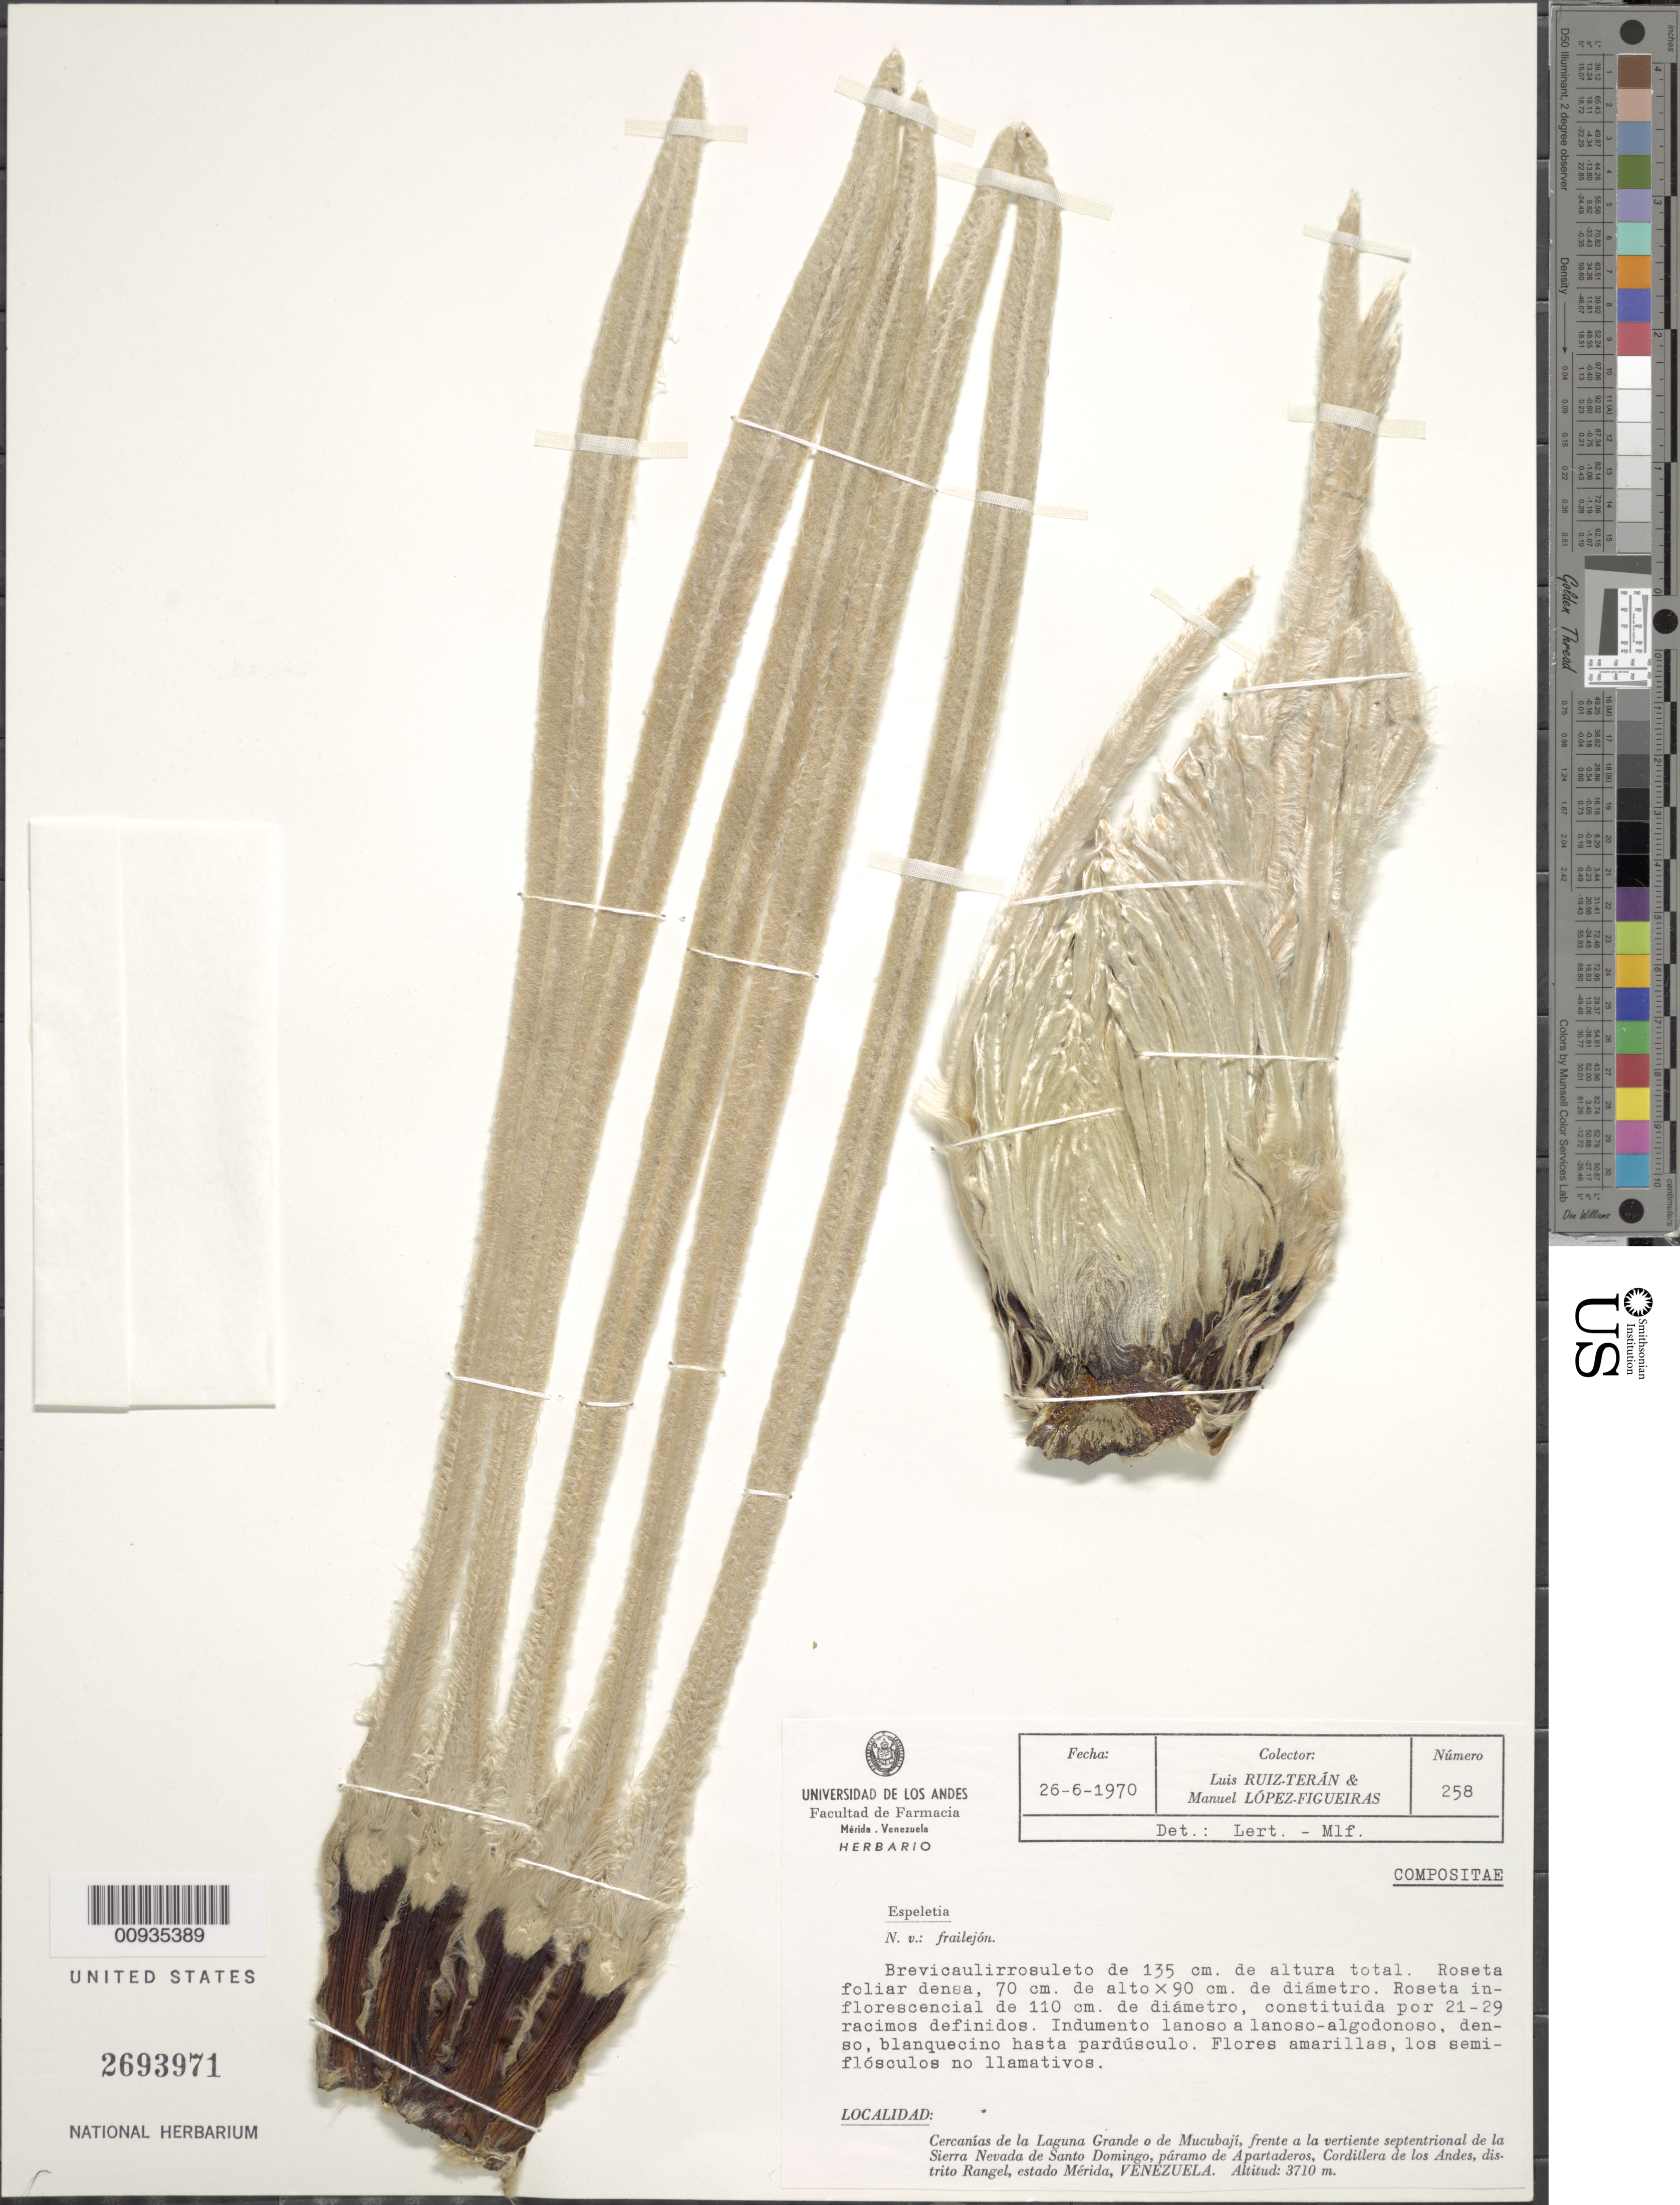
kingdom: Plantae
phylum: Tracheophyta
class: Magnoliopsida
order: Asterales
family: Asteraceae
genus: Coespeletia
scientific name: Coespeletia spicata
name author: (Sch. Bip. ex Wedd.) Cuatrec.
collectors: L. Teran & M. López Figueiras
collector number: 258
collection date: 1970-06-26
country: Venezuela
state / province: Mérida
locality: Cercanias de la Laguna Grande o de Mucubaji, frente a la vertiente septentrional de la Sierra Nevada de Santo Domingo, paramo de Apartaderos, Cordillera de los Andes, distrito Rangel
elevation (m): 3710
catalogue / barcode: US 2693971